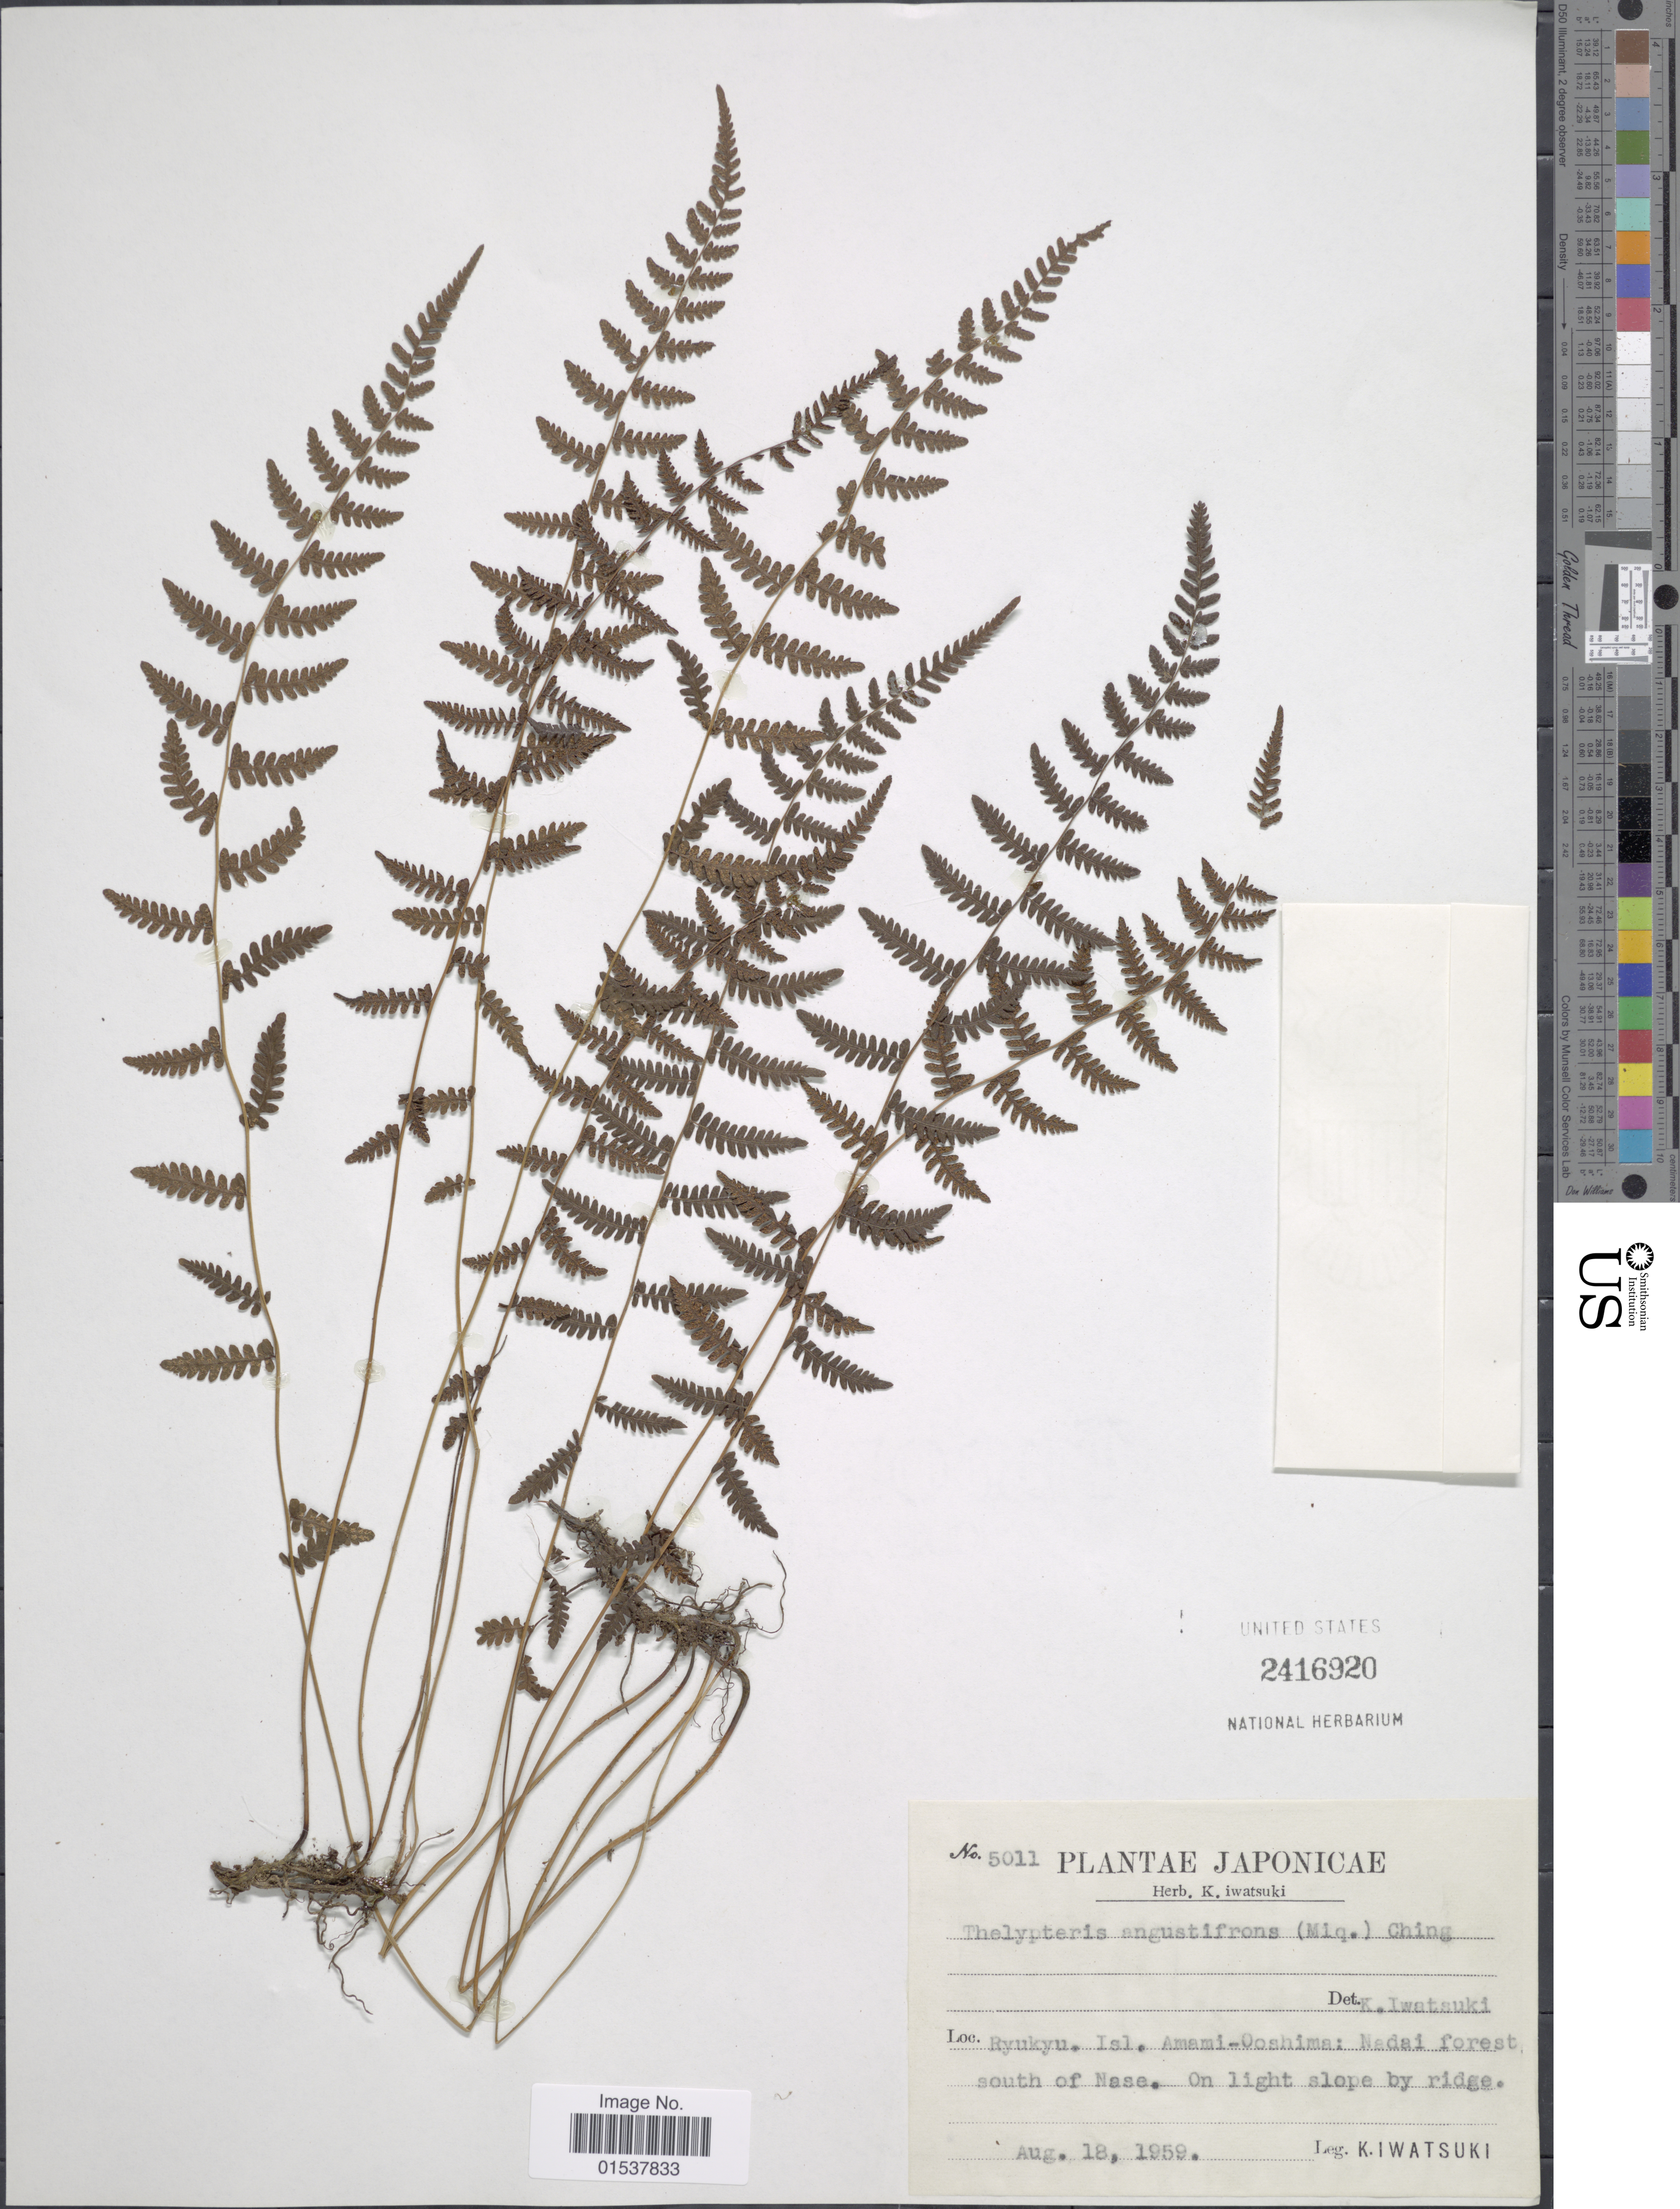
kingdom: Plantae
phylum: Tracheophyta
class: Polypodiopsida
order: Polypodiales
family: Thelypteridaceae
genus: Parathelypteris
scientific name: Parathelypteris angustifrons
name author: (Miq.) Ching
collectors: K. Iwatsuki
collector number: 5011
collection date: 1959-08-18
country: Japan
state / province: Okinawa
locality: Japonicae, Ryukyu. Isl. Amami-Ooshima: Nadai forest south of Nase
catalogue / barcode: US 2416920